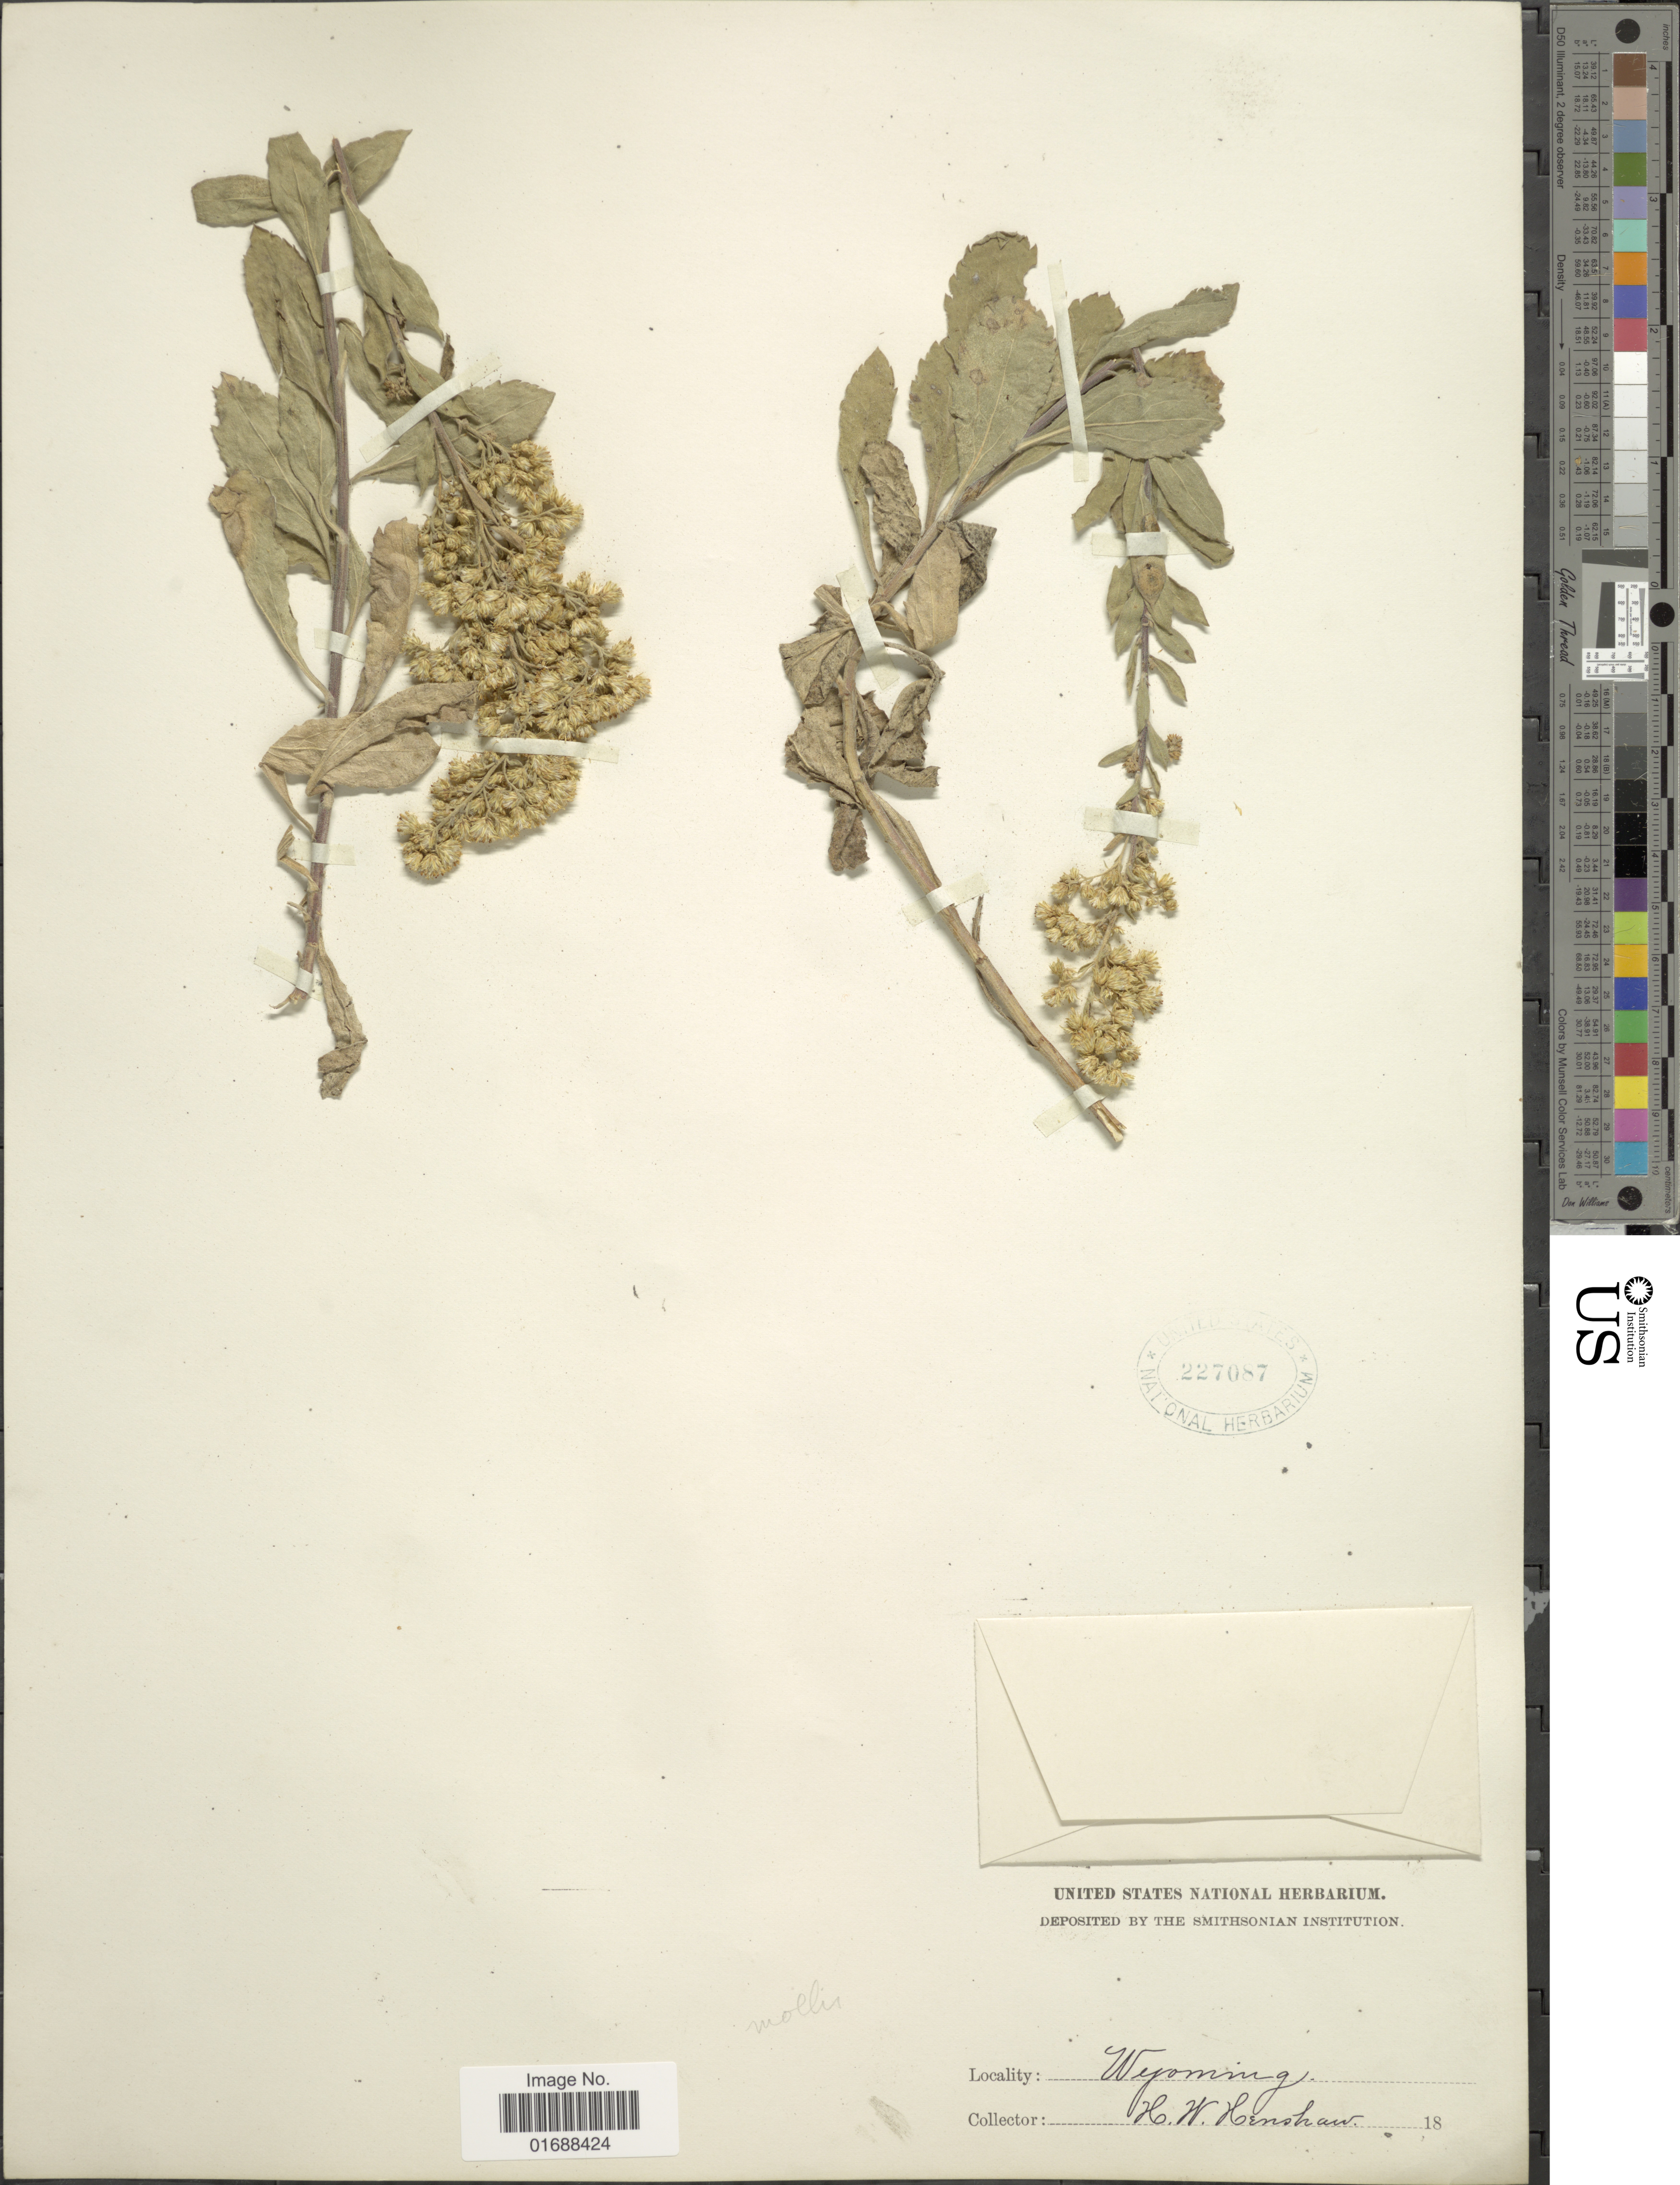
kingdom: Plantae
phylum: Tracheophyta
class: Magnoliopsida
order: Asterales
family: Asteraceae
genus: Solidago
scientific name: Solidago mollis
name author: Bartl.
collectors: H. Henshaw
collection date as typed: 18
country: United States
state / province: Wyoming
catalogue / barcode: US 227087